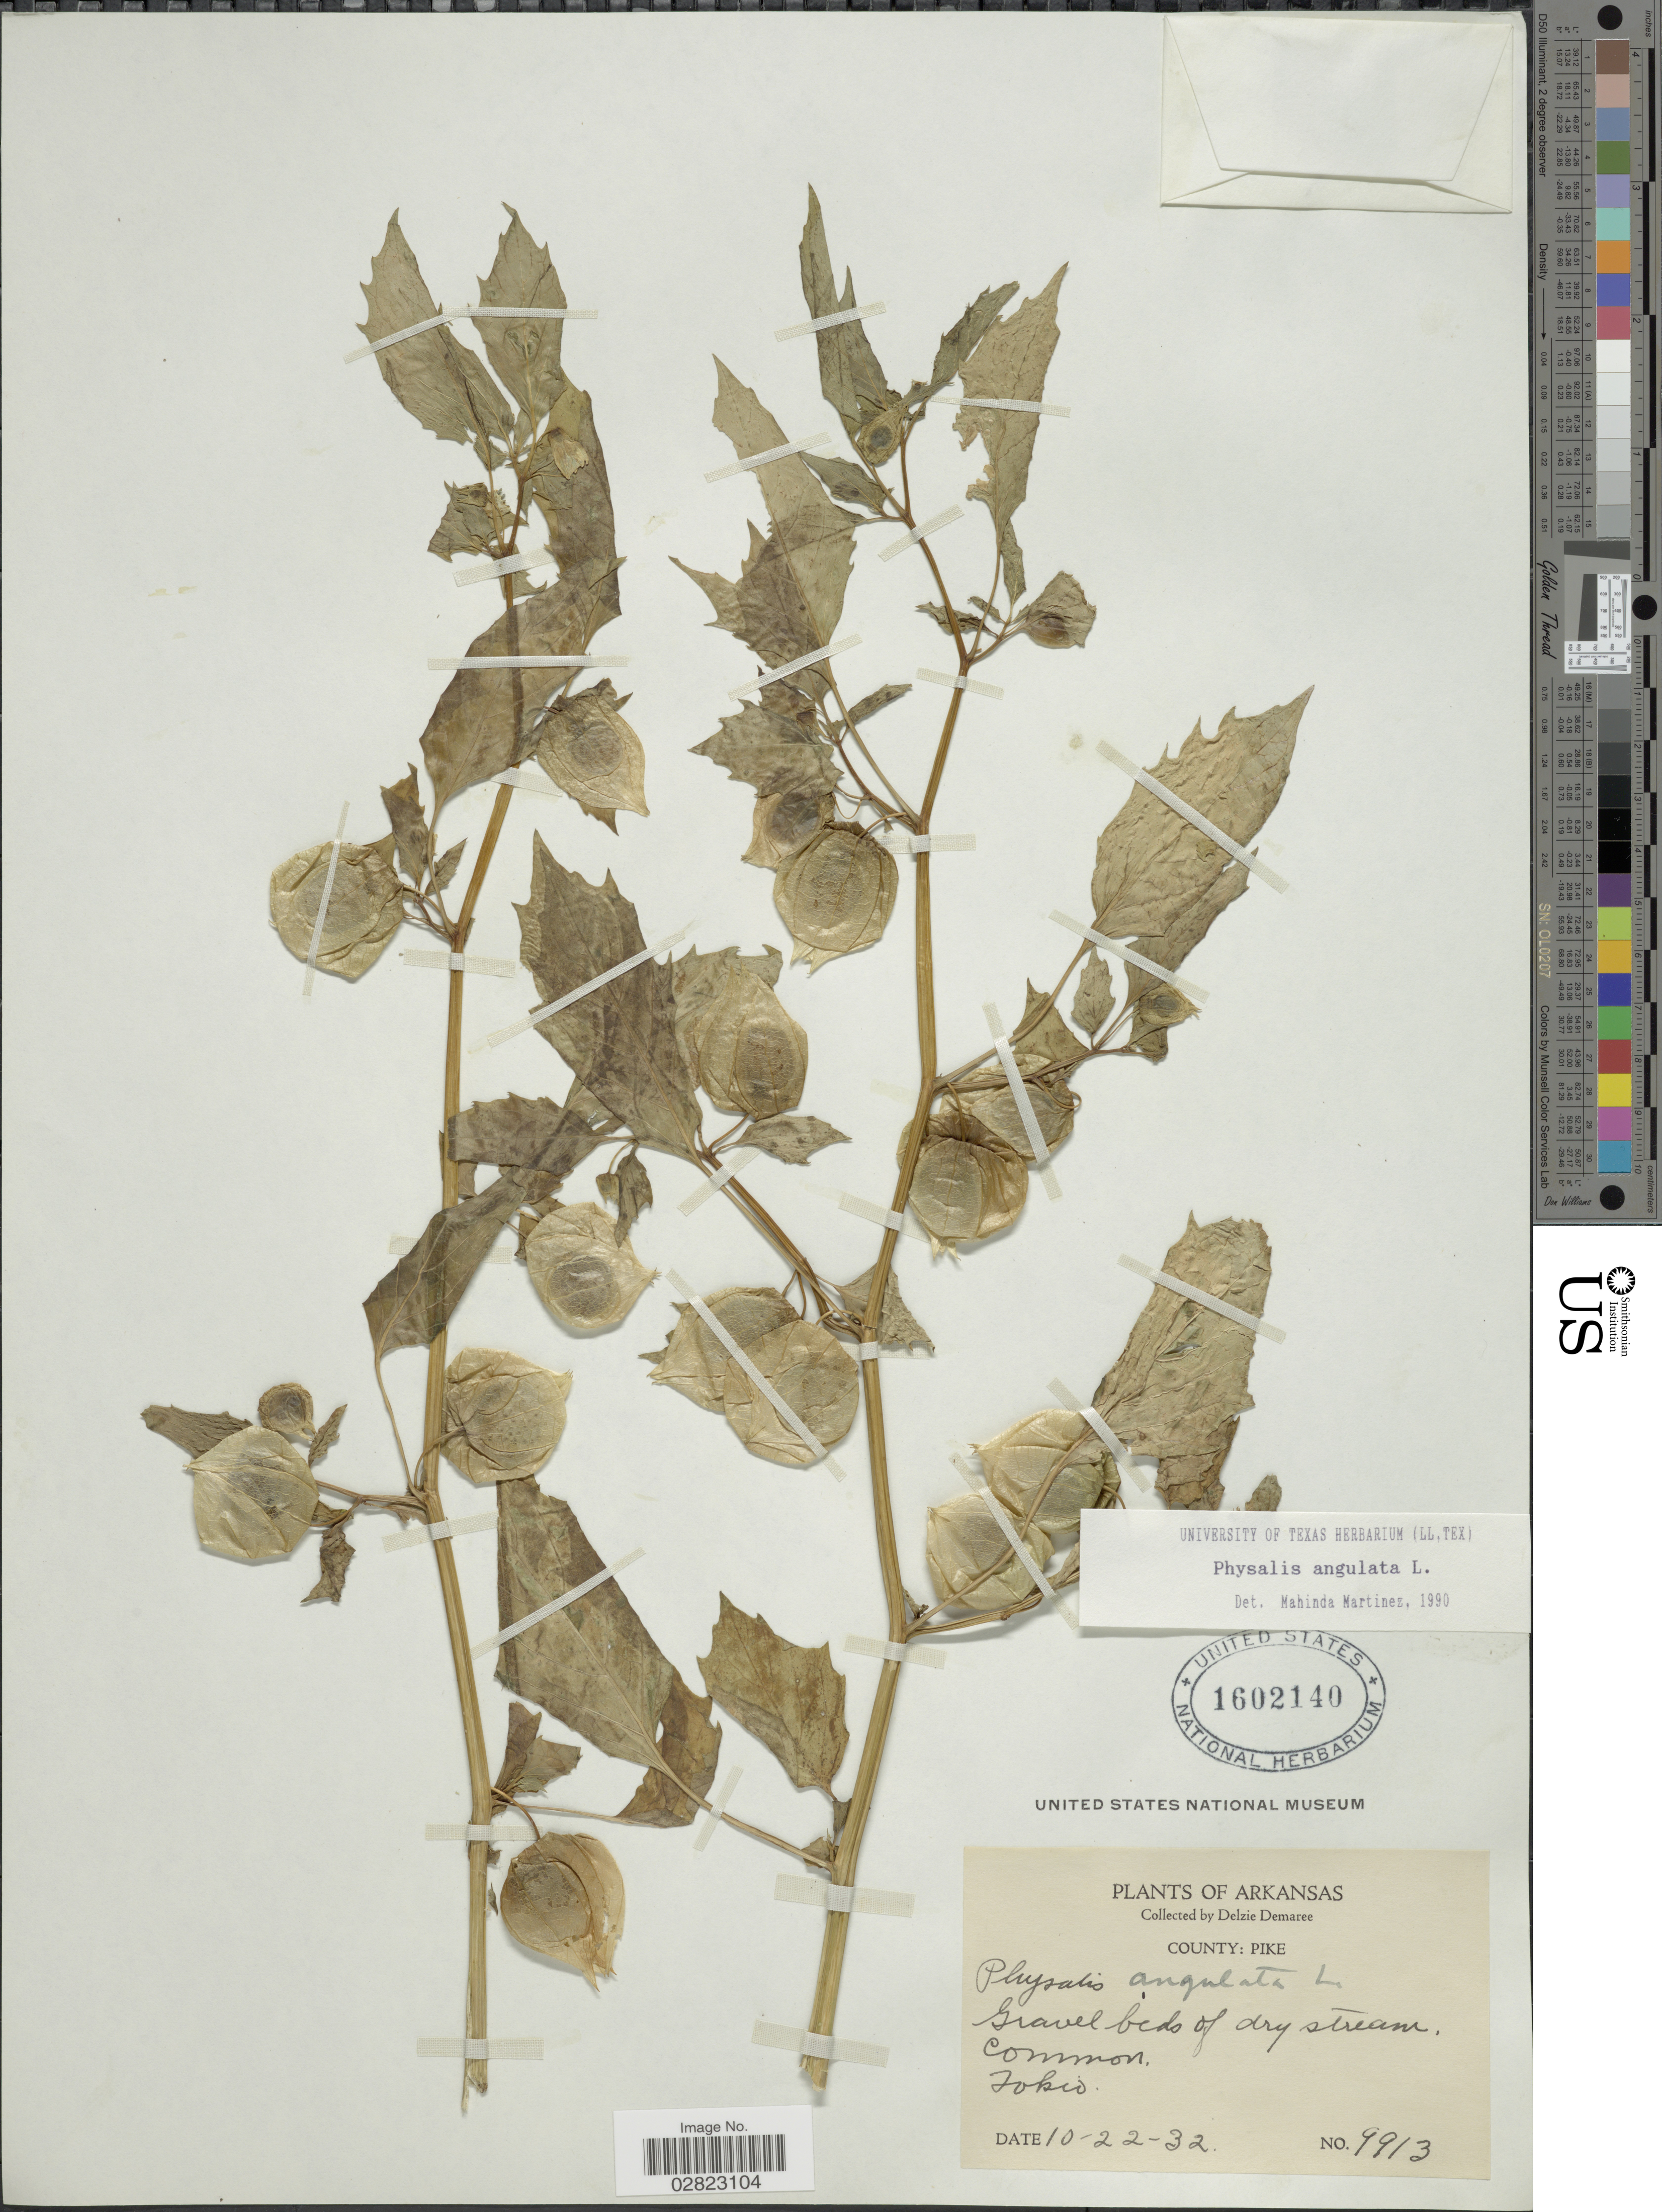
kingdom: Plantae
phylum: Tracheophyta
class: Magnoliopsida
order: Solanales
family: Solanaceae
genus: Physalis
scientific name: Physalis angulata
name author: L.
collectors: D. Demaree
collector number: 9913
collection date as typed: Transcribed d/m/y: 22/10/32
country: United States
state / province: Arkansas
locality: County: Pike. Gravel beds of dry stream. Common Tokio.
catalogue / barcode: US 1602140